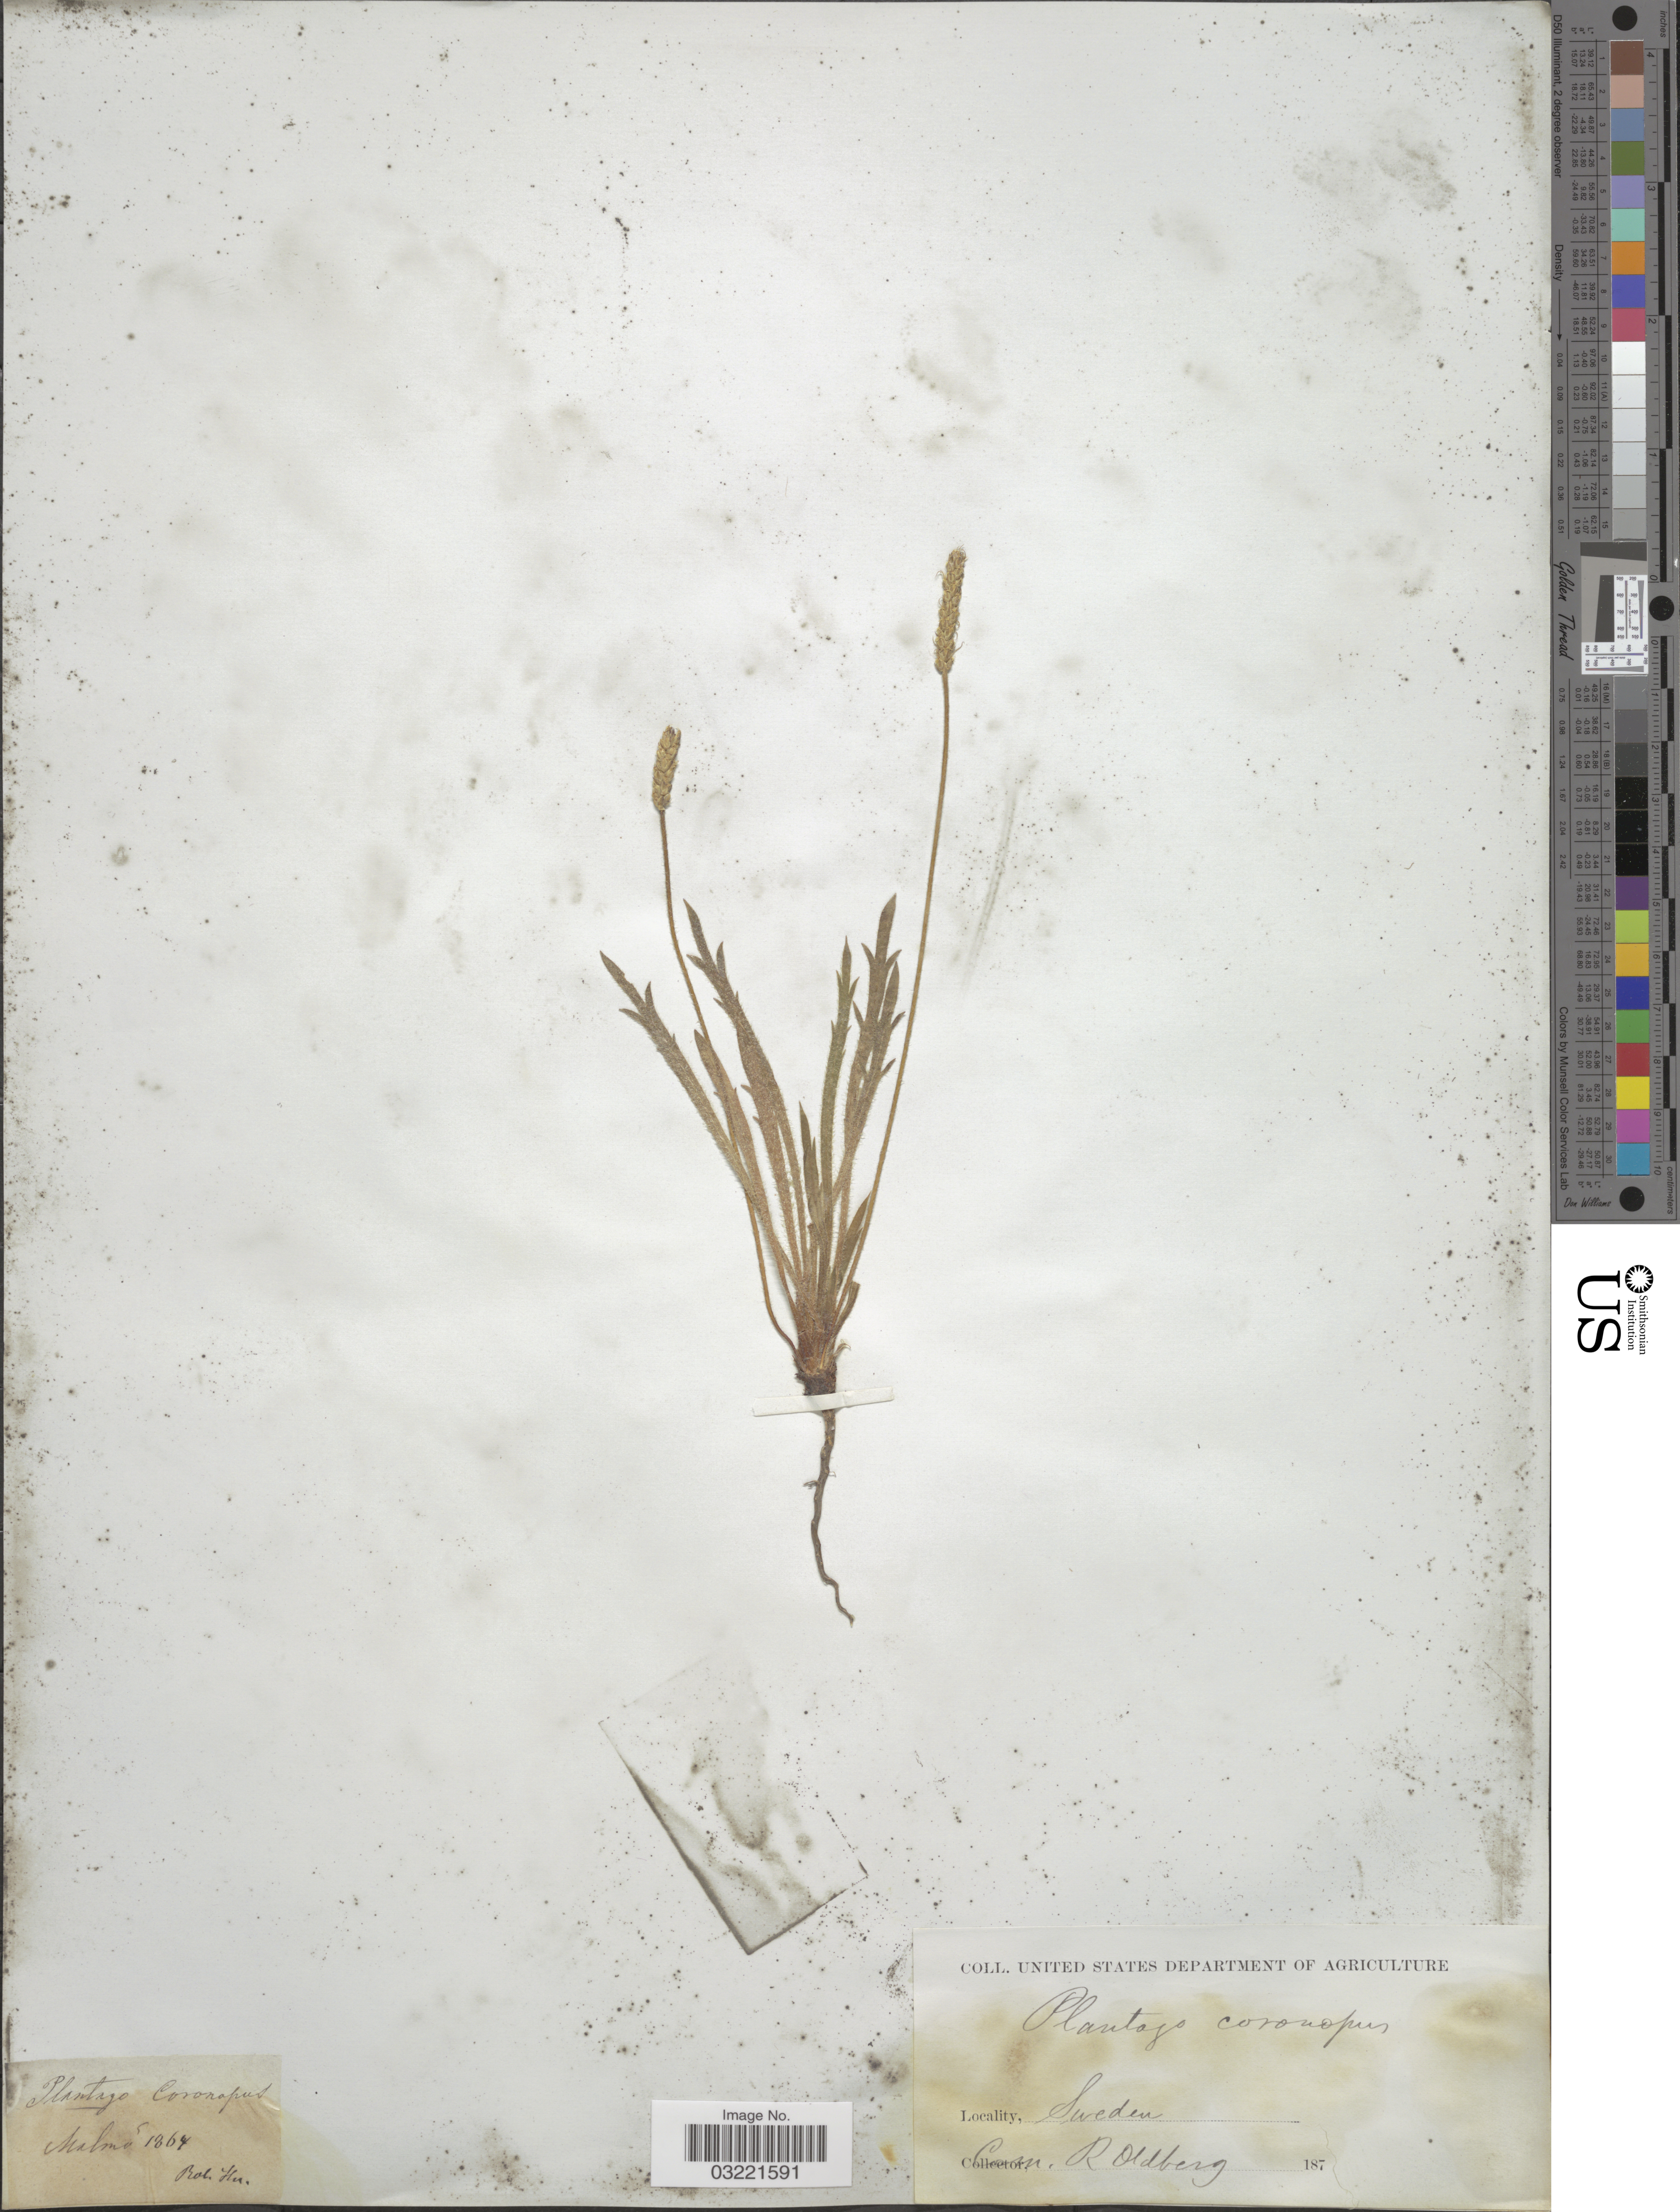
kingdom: Plantae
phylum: Tracheophyta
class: Magnoliopsida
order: Lamiales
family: Plantaginaceae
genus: Plantago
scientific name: Plantago coronopus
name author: L.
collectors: R. Hu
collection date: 1864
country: Sweden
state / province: Skåne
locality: Malmó.